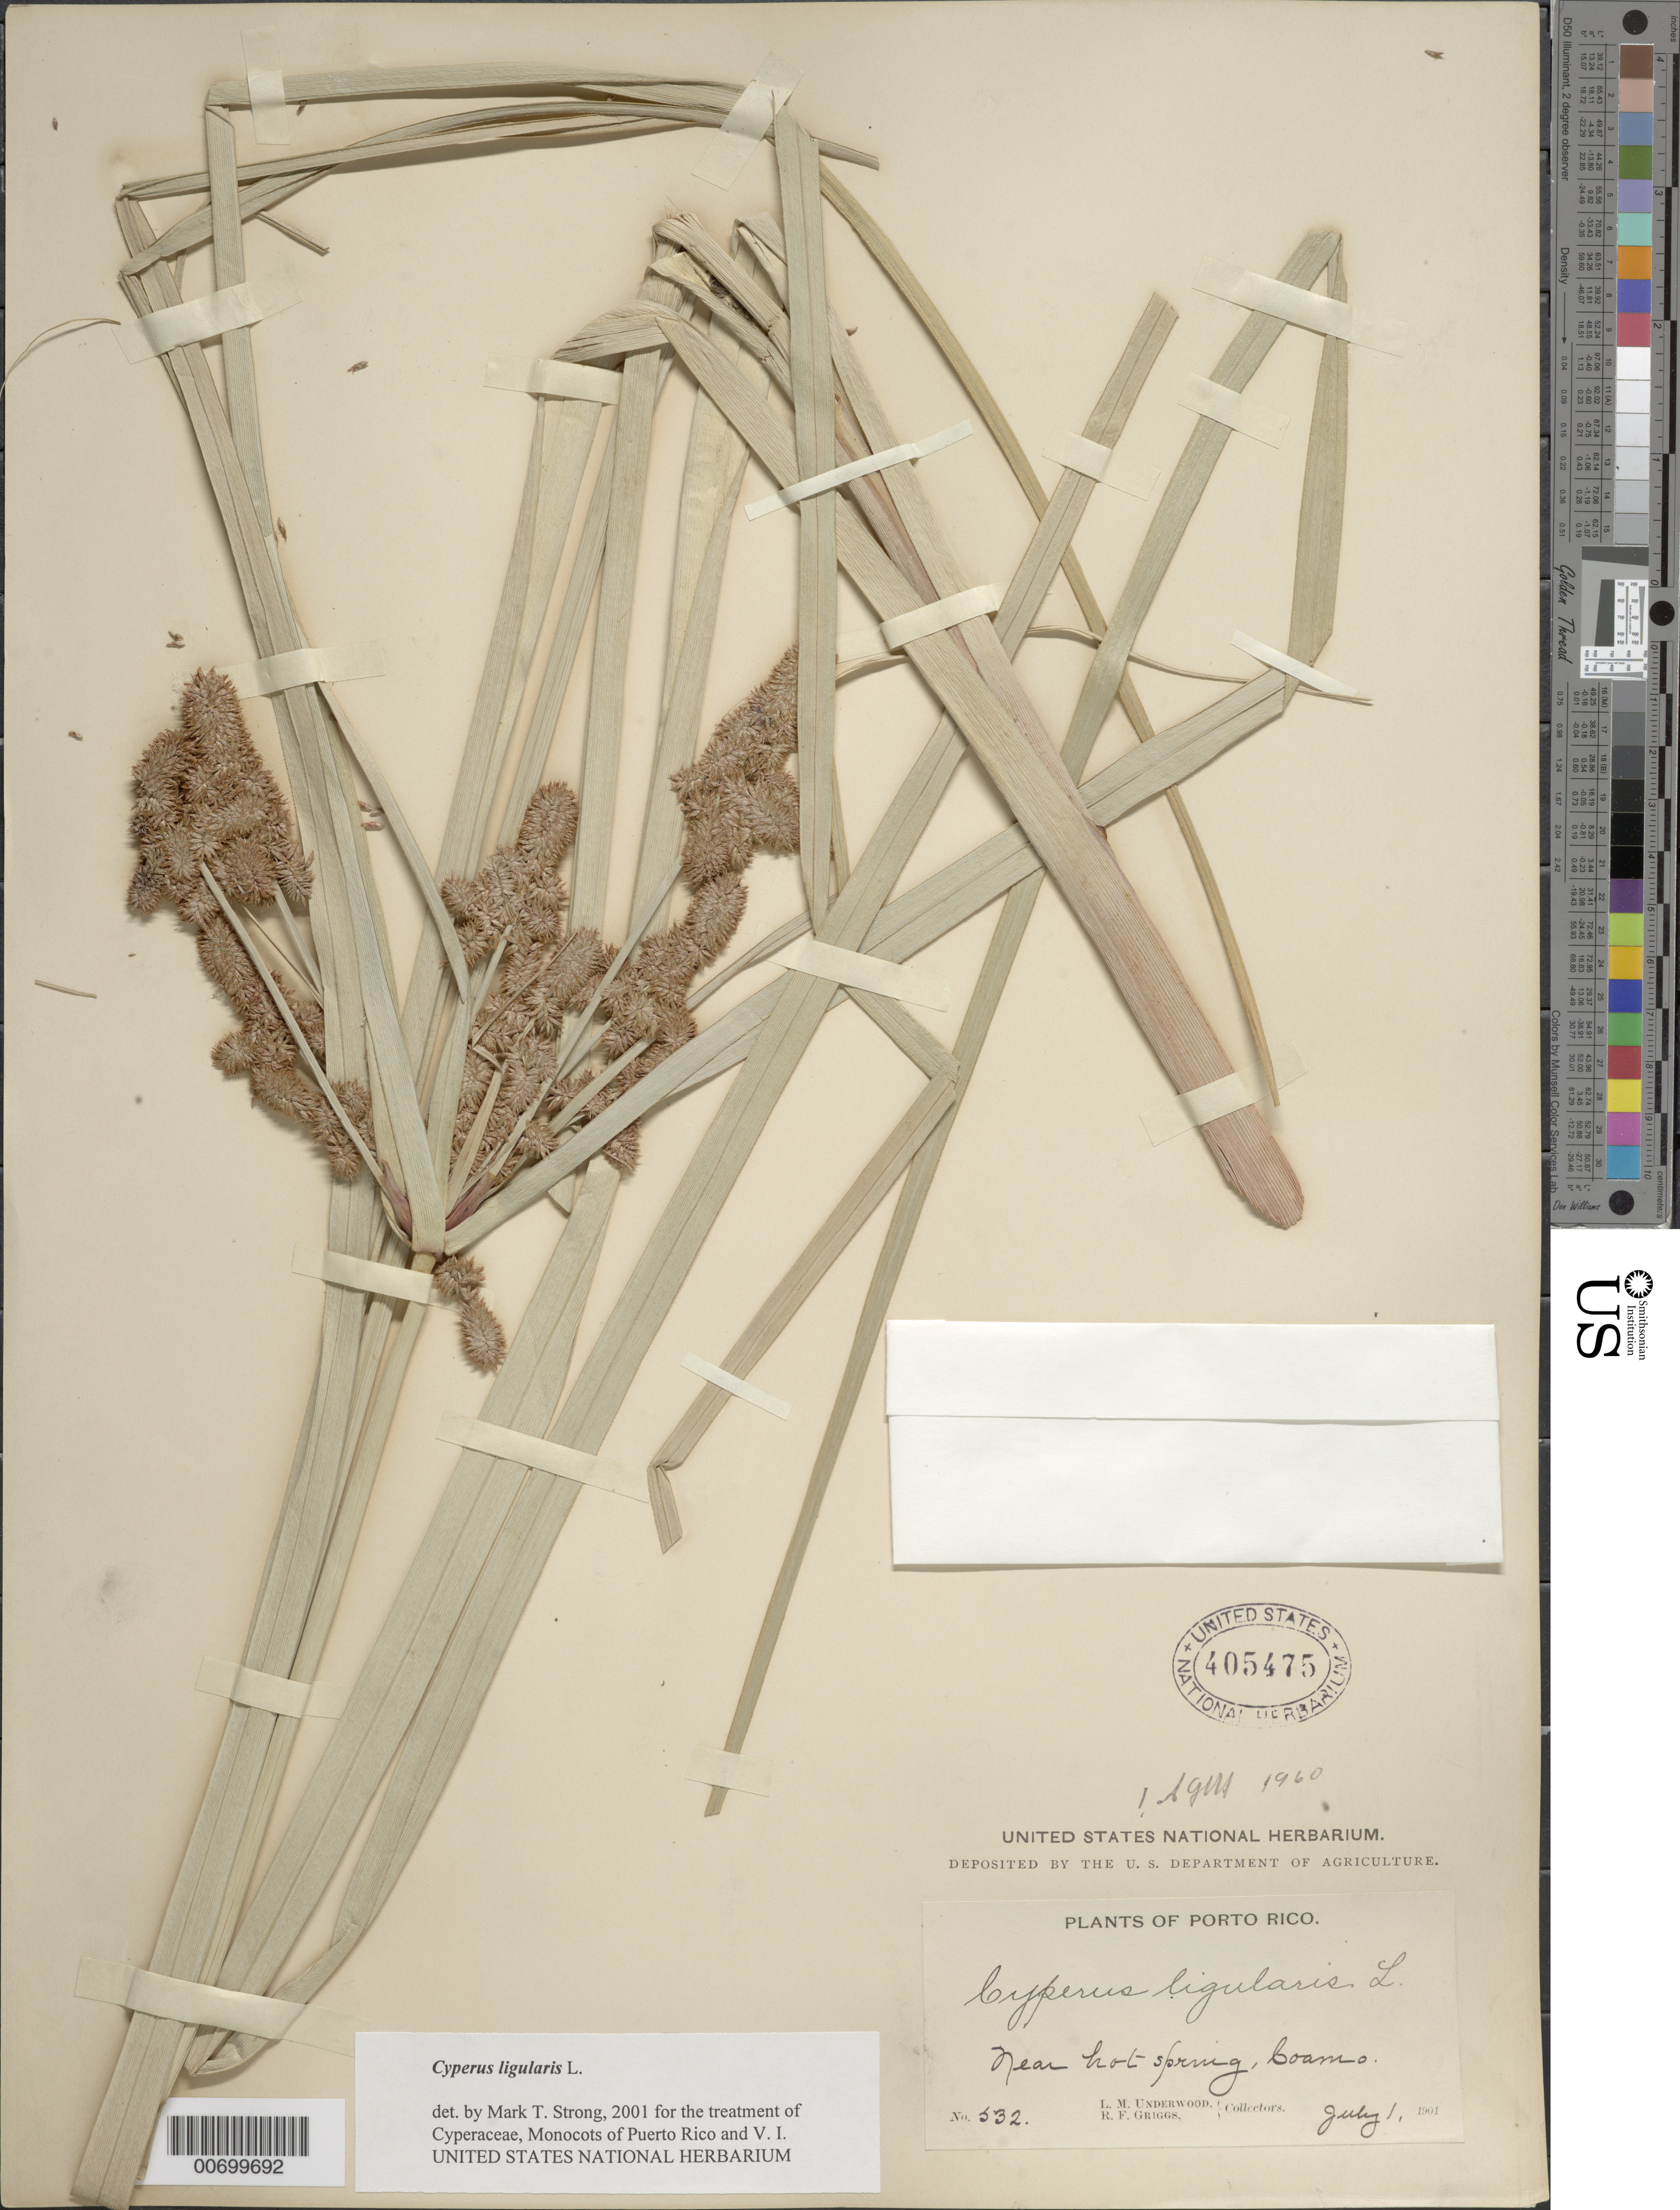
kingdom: Plantae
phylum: Tracheophyta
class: Liliopsida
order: Poales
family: Cyperaceae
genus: Cyperus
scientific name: Cyperus ligularis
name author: L.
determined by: Strong, M. T., (US), Smithsonian Institution - National Museum of Natural History (UNITED STATES)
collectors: L. M. Underwood & R. F. Griggs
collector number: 532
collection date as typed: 01 Jul 1901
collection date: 1901-07-01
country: Puerto Rico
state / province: Coamo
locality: Coamo, near hot-spring.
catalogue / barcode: US 405475